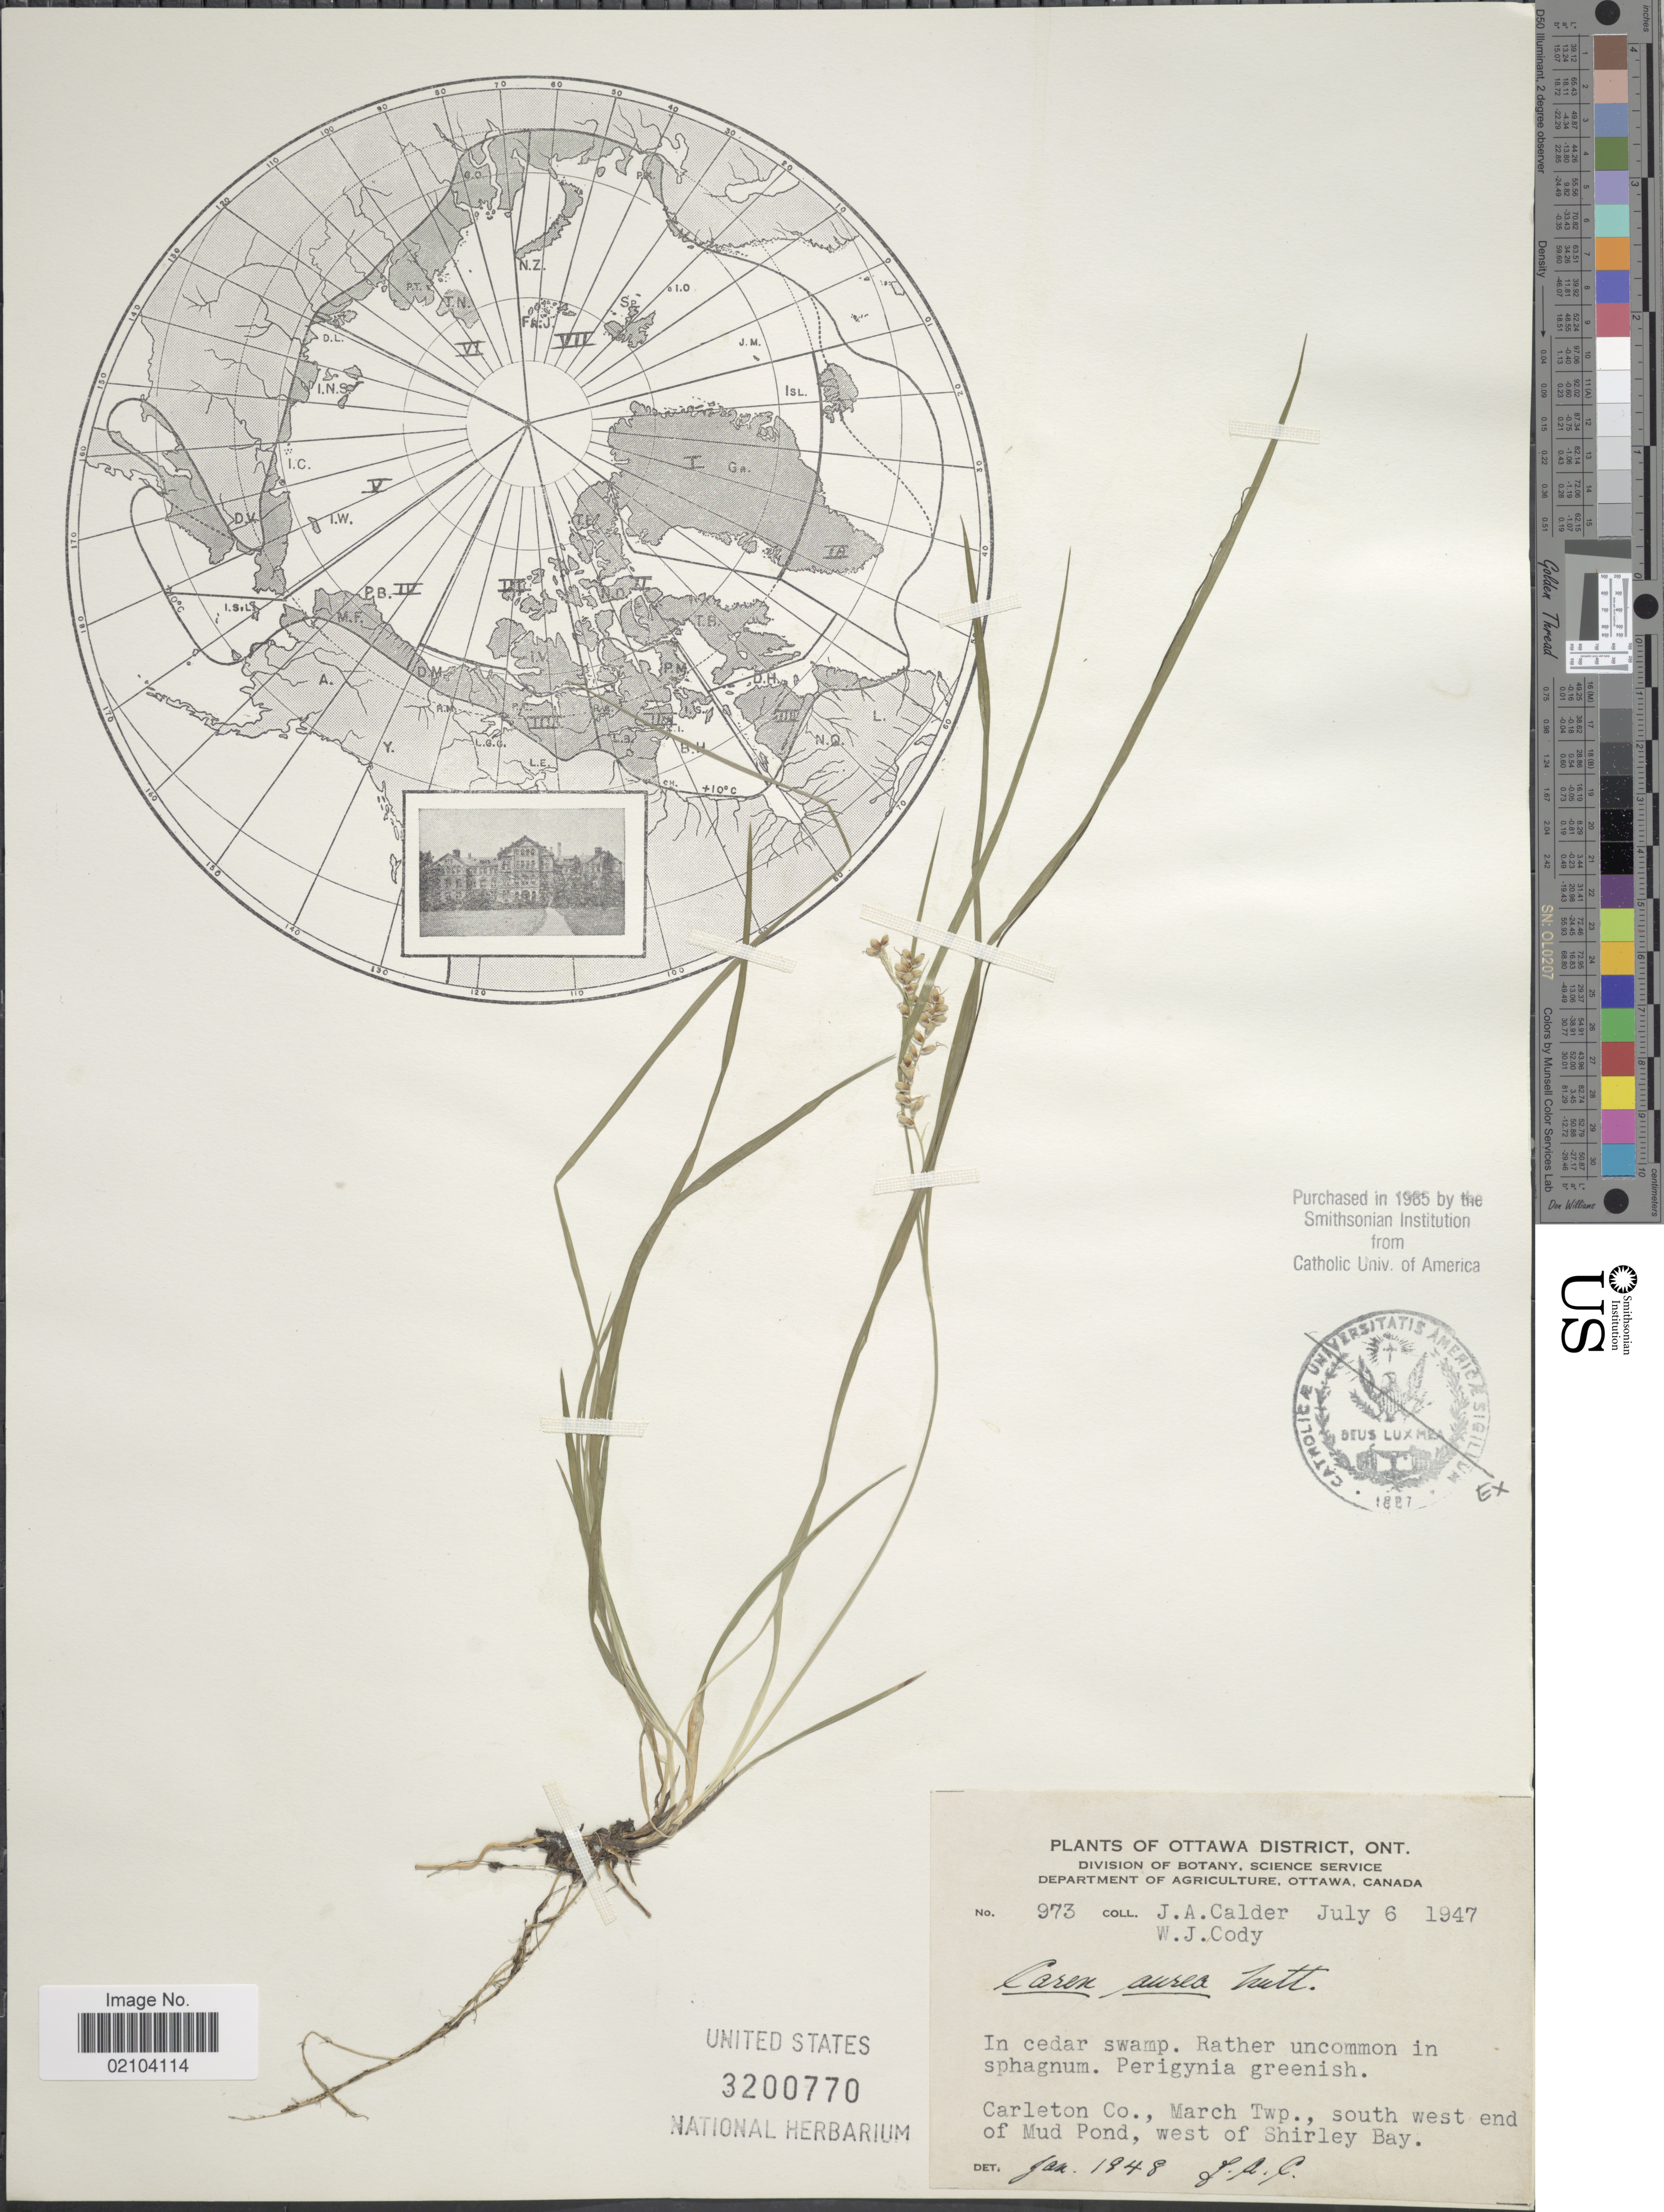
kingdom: Plantae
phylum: Tracheophyta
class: Liliopsida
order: Poales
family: Cyperaceae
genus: Carex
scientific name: Carex aurea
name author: Nutt.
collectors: J. A. Calder & W. Cody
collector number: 973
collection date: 1947-07-06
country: Canada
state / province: Ontario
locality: Ottawa District, Ont. Carleton Co., March Twp., south end of Mud Pond, west of Shirley Bay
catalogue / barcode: US 3200770